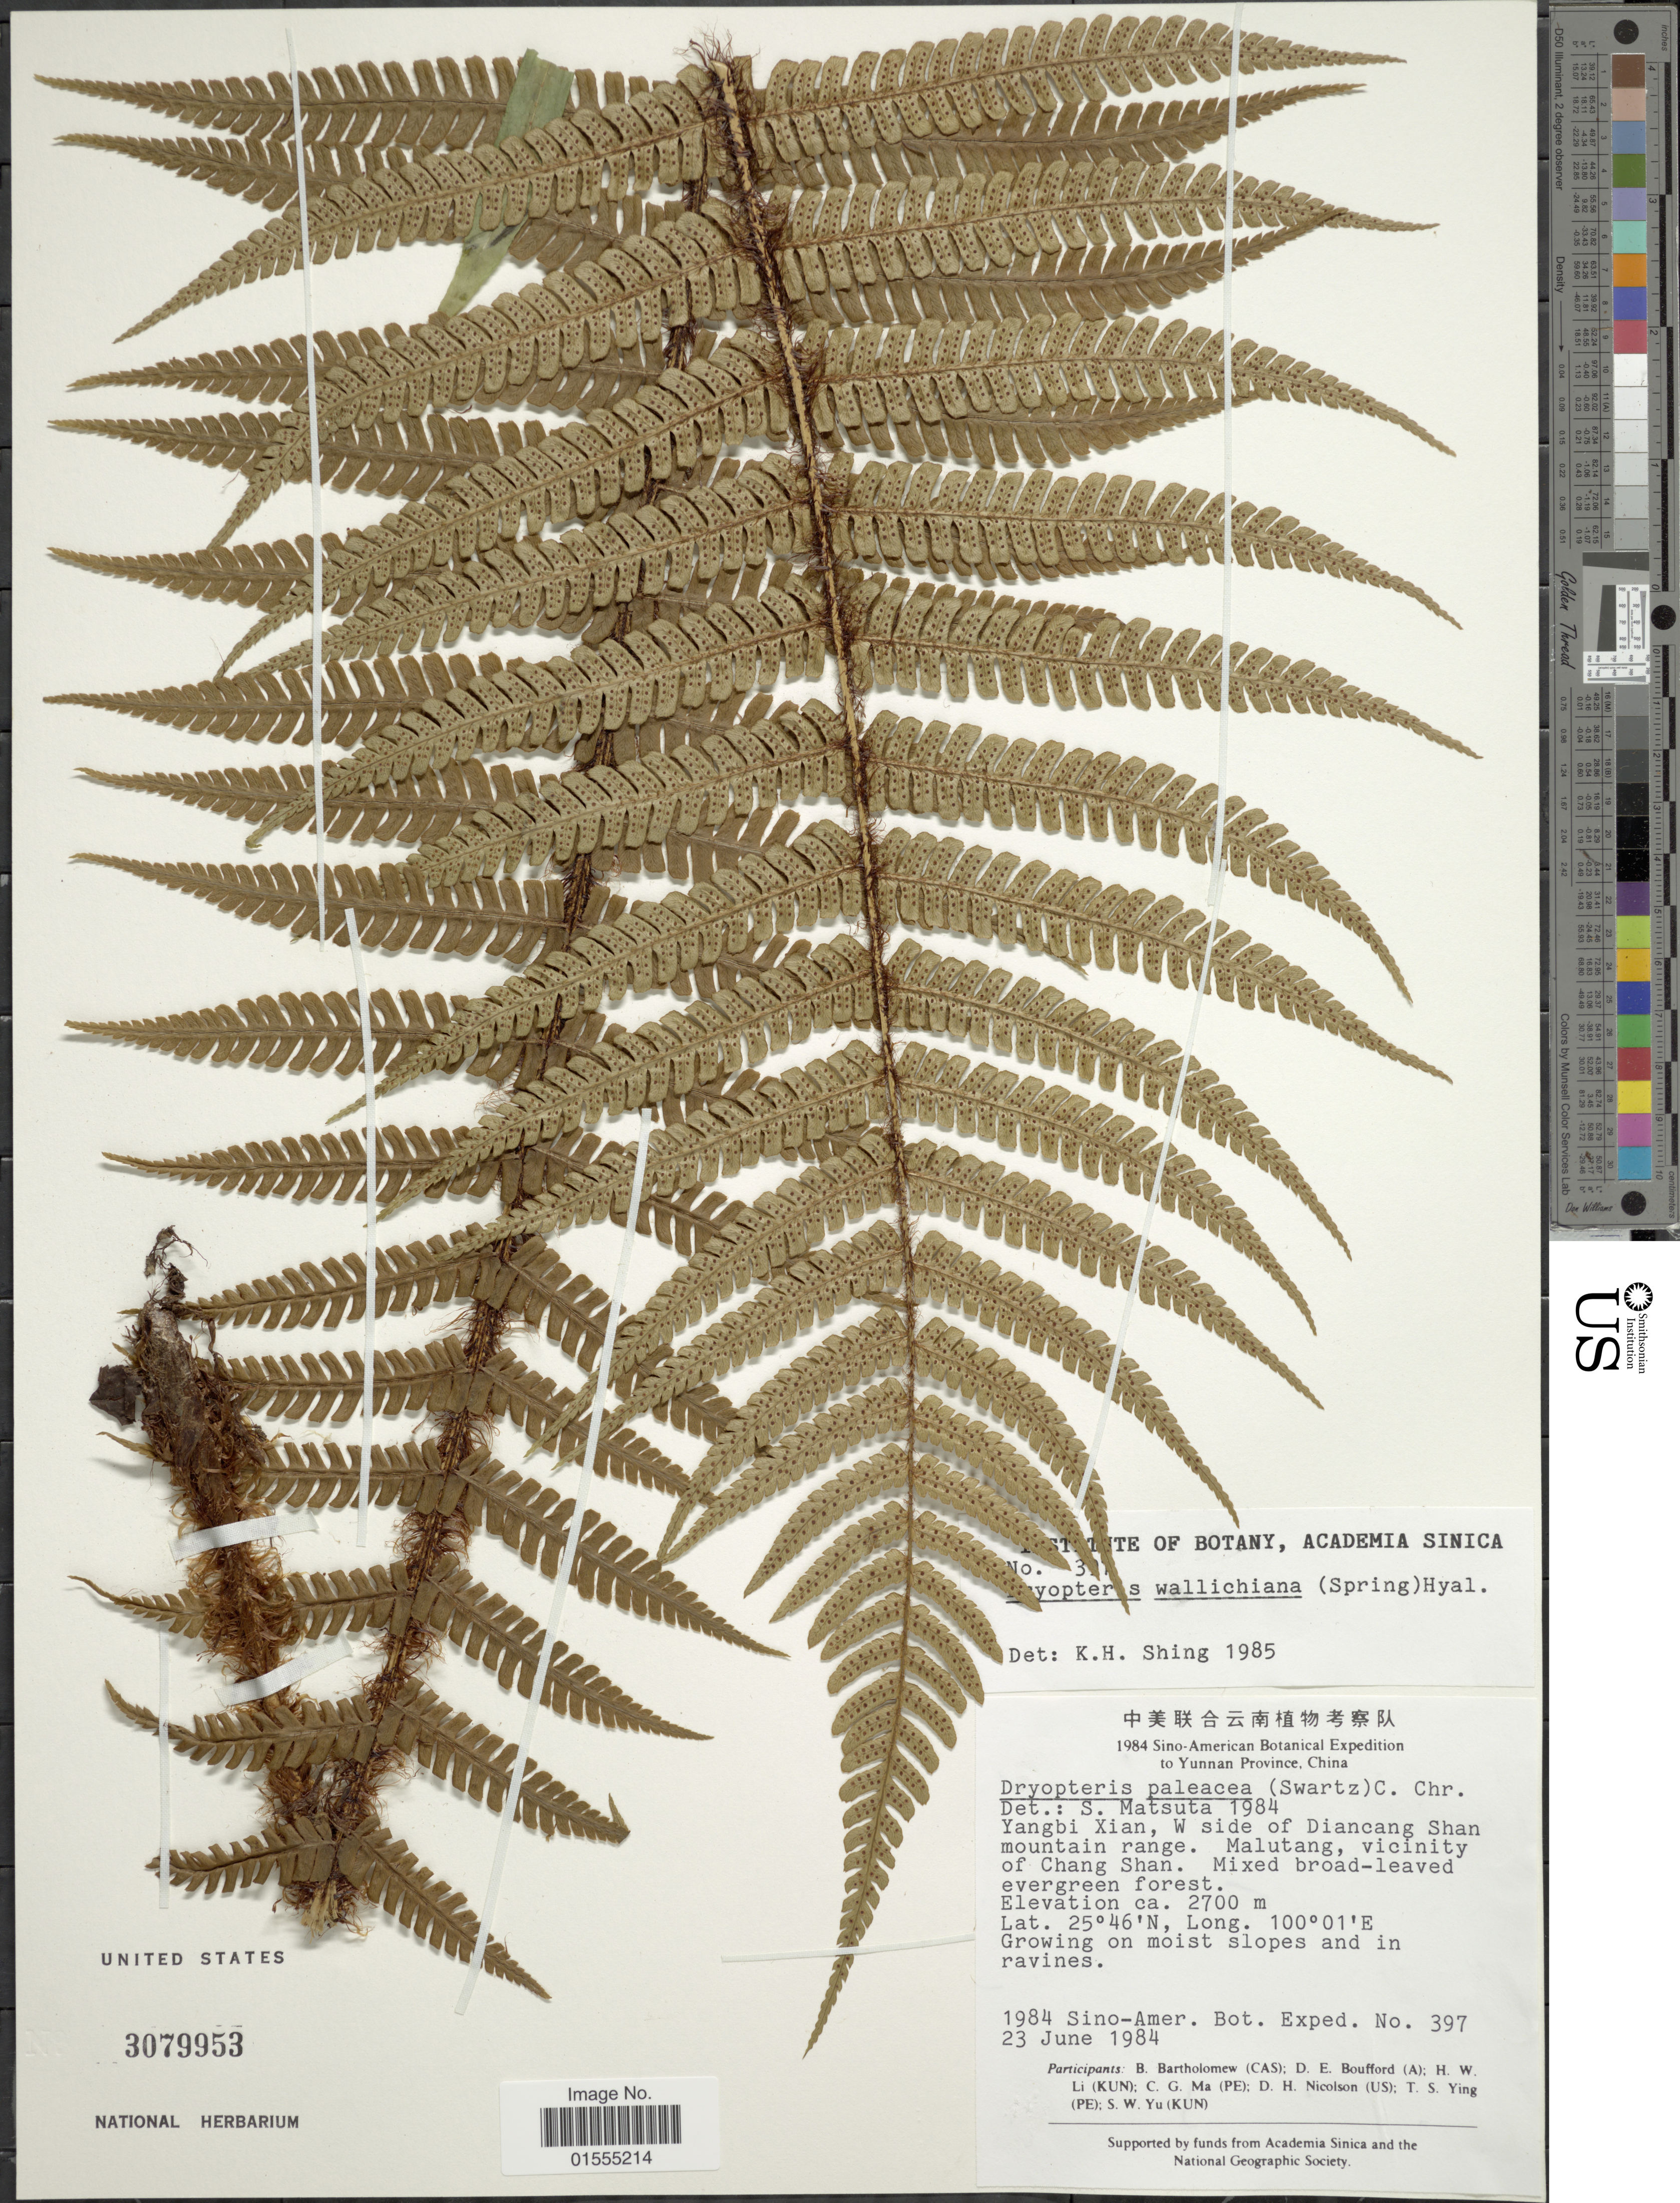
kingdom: Plantae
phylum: Tracheophyta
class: Polypodiopsida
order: Polypodiales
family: Dryopteridaceae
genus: Dryopteris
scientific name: Dryopteris wallichiana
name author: (Spreng.) Hyl.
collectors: Sino-Amer. Bot. Exped. 1984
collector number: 397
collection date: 1984-06-23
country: China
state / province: Yunnan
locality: Yangbi Xian, W side of Diancang Shan mountain range. Malutang, vicinity of Chang Shan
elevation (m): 2700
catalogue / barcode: US 3079953